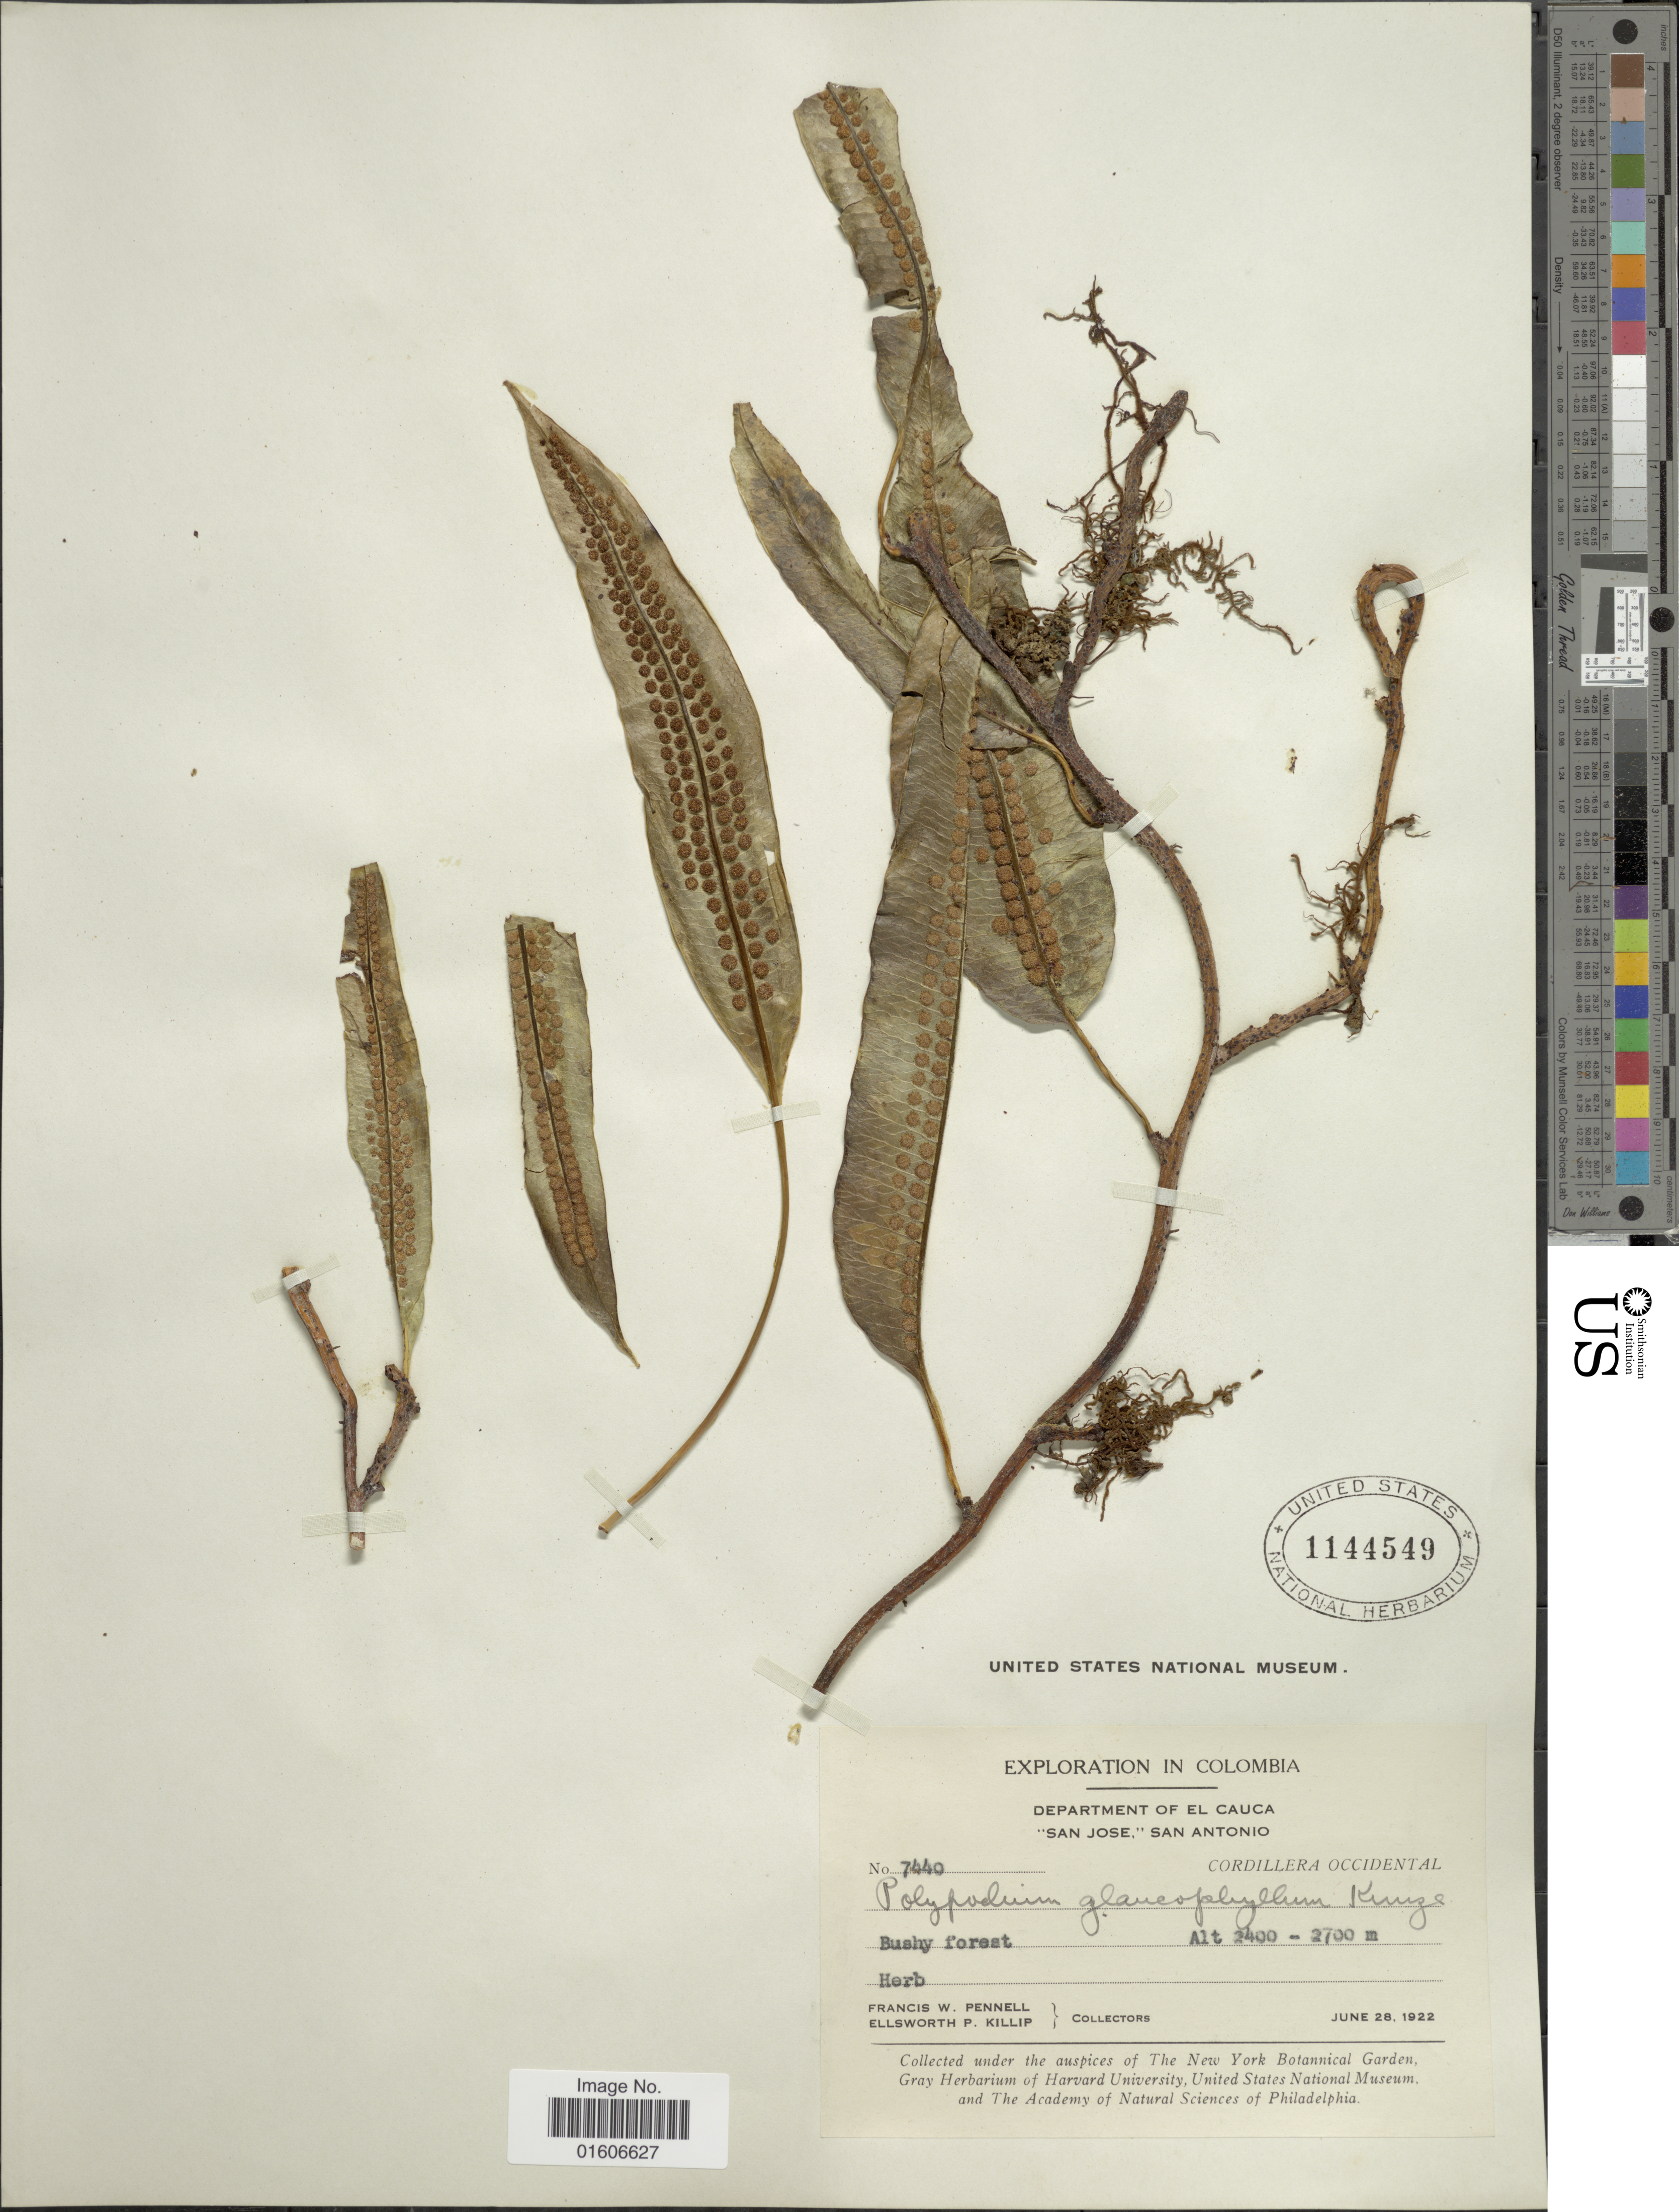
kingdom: Plantae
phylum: Tracheophyta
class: Polypodiopsida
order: Polypodiales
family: Polypodiaceae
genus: Serpocaulon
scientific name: Serpocaulon levigatum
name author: (Cav.) A.R. Sm.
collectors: F. W. Pennell & E. P. Killip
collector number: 7440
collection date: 1922-06-28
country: Colombia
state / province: Cauca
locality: Department of El Cauca. "San Jose", San Antonio. Cordillera Occidental.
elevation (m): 2400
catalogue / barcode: US 1144549